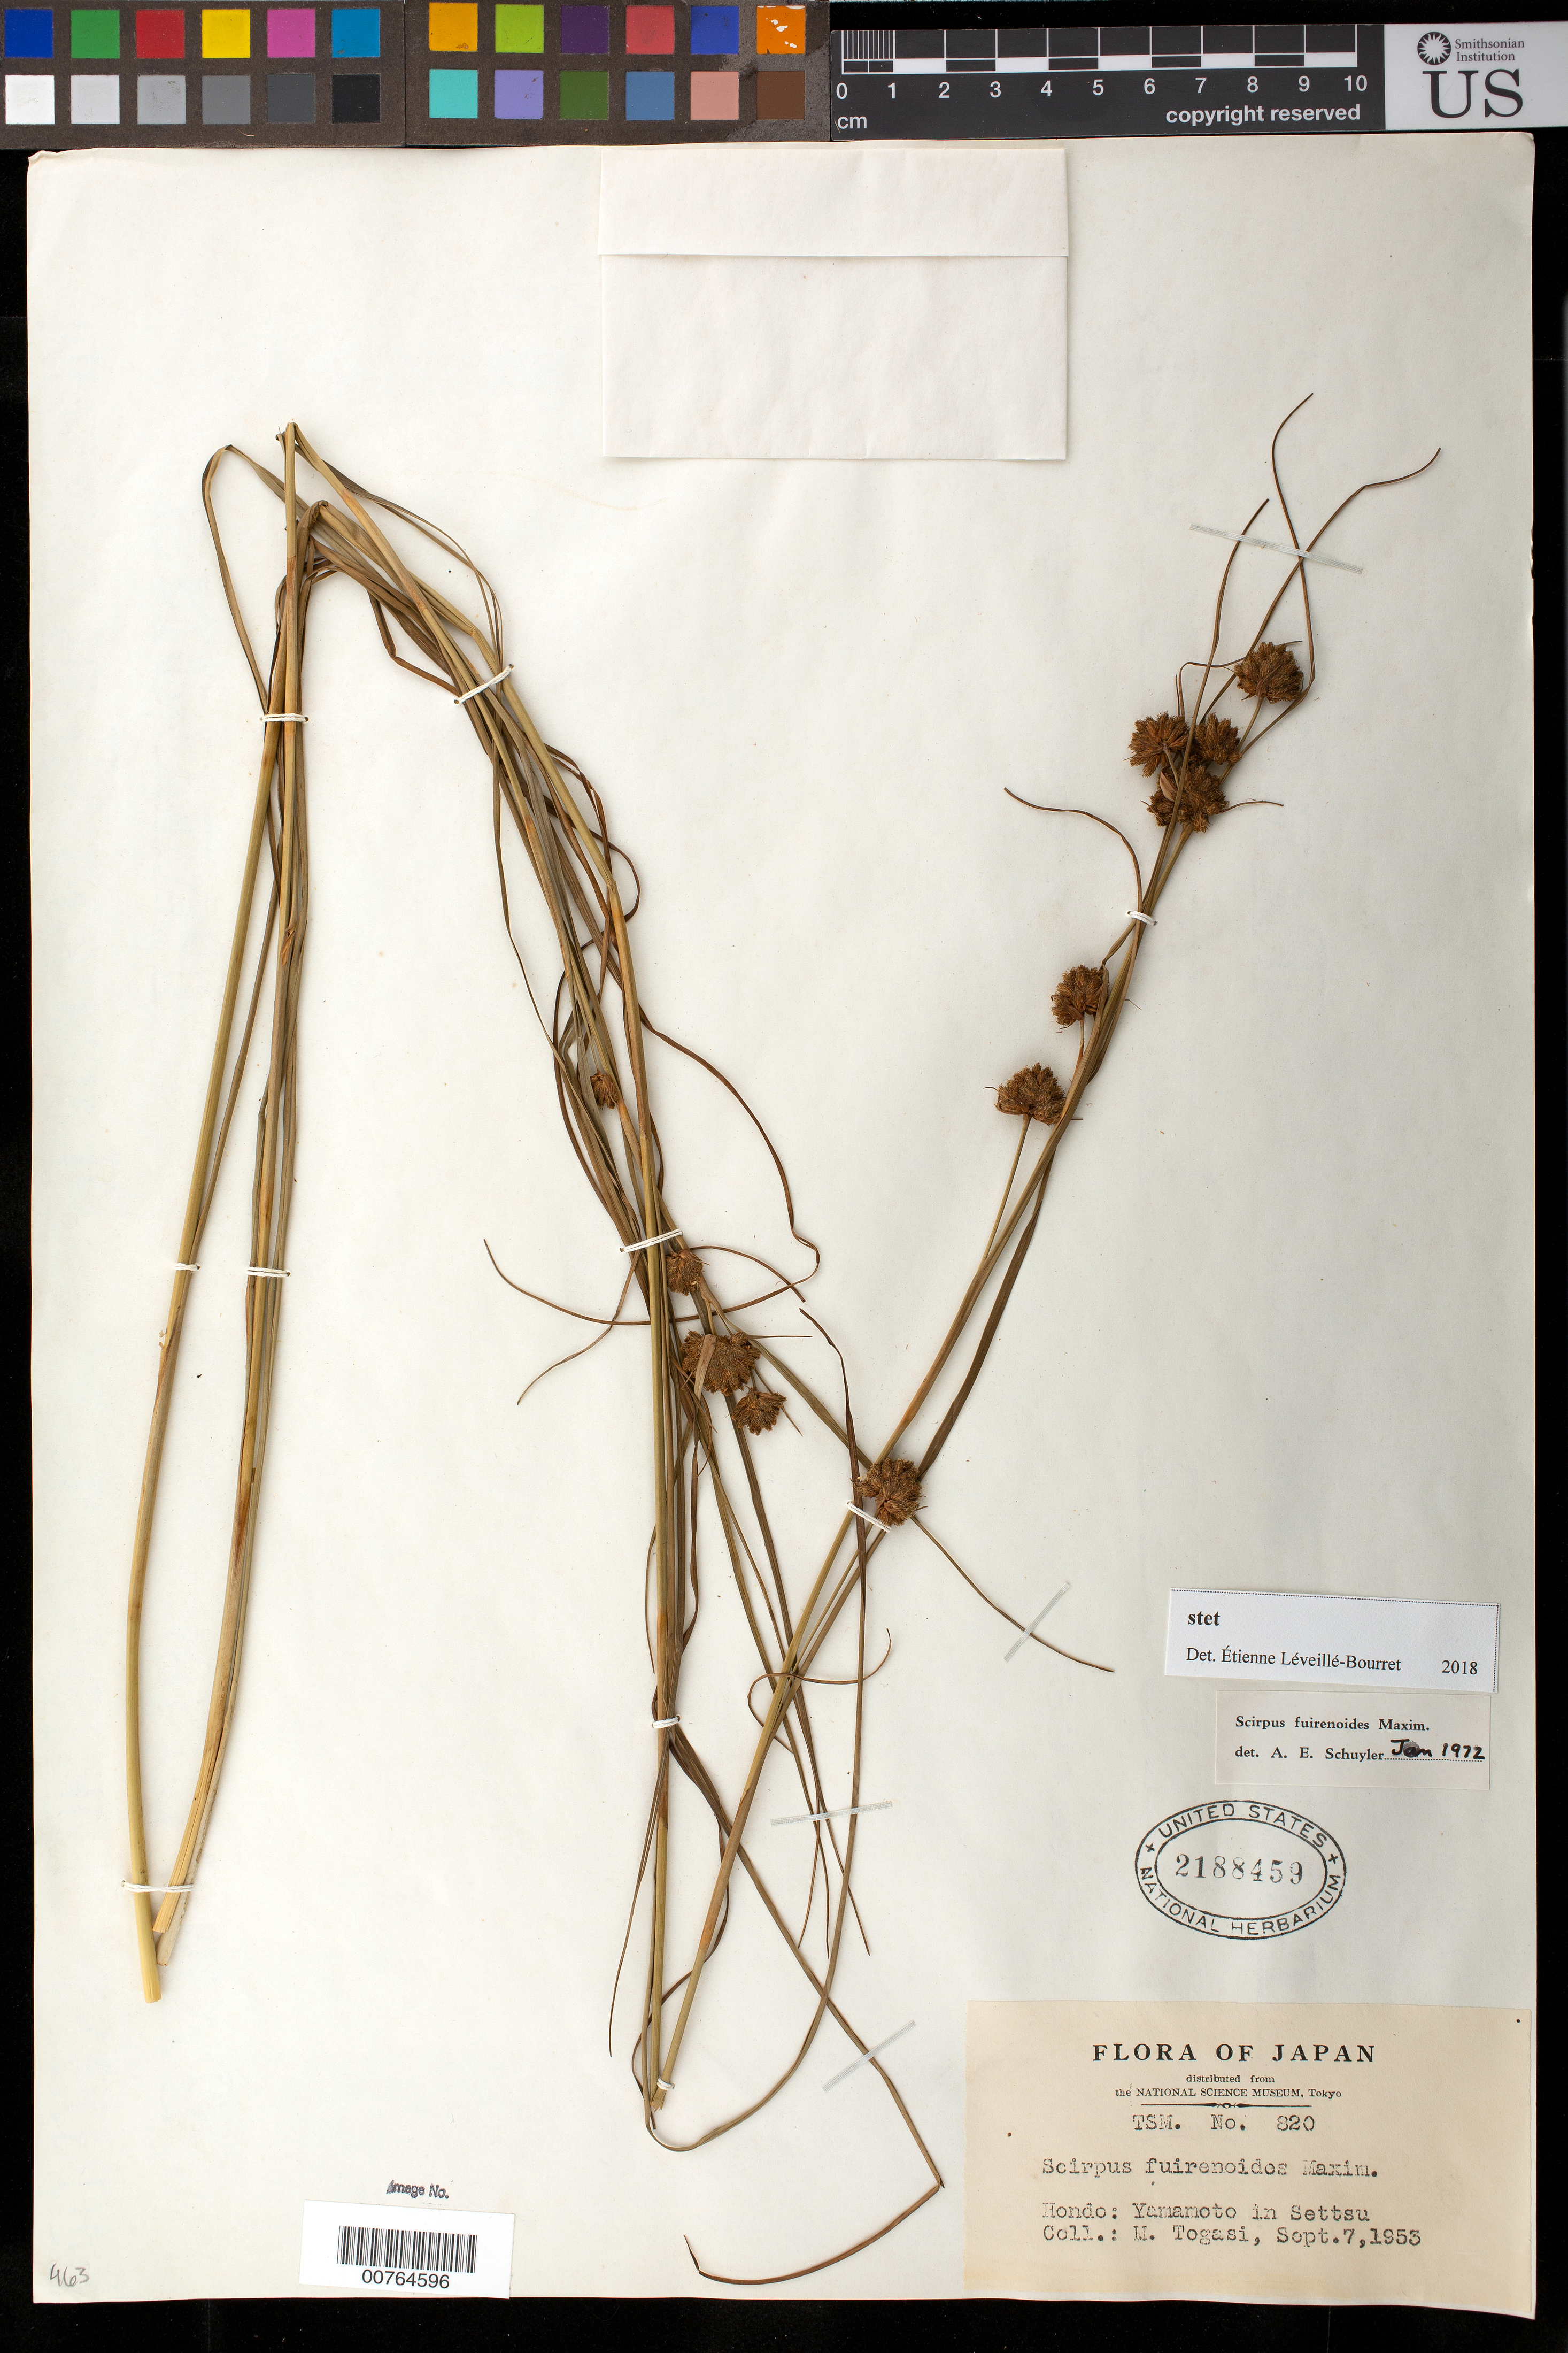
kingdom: Plantae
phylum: Tracheophyta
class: Liliopsida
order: Poales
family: Cyperaceae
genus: Scirpus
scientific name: Scirpus fuirenoides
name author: Maxim.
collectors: M. Togasi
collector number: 820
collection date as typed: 07 Sep 1953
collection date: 1953-09-07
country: Japan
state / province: Osaka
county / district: Settsu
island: Honshu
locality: Hondo, Yamamoto in Settsu.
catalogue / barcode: US 2188459